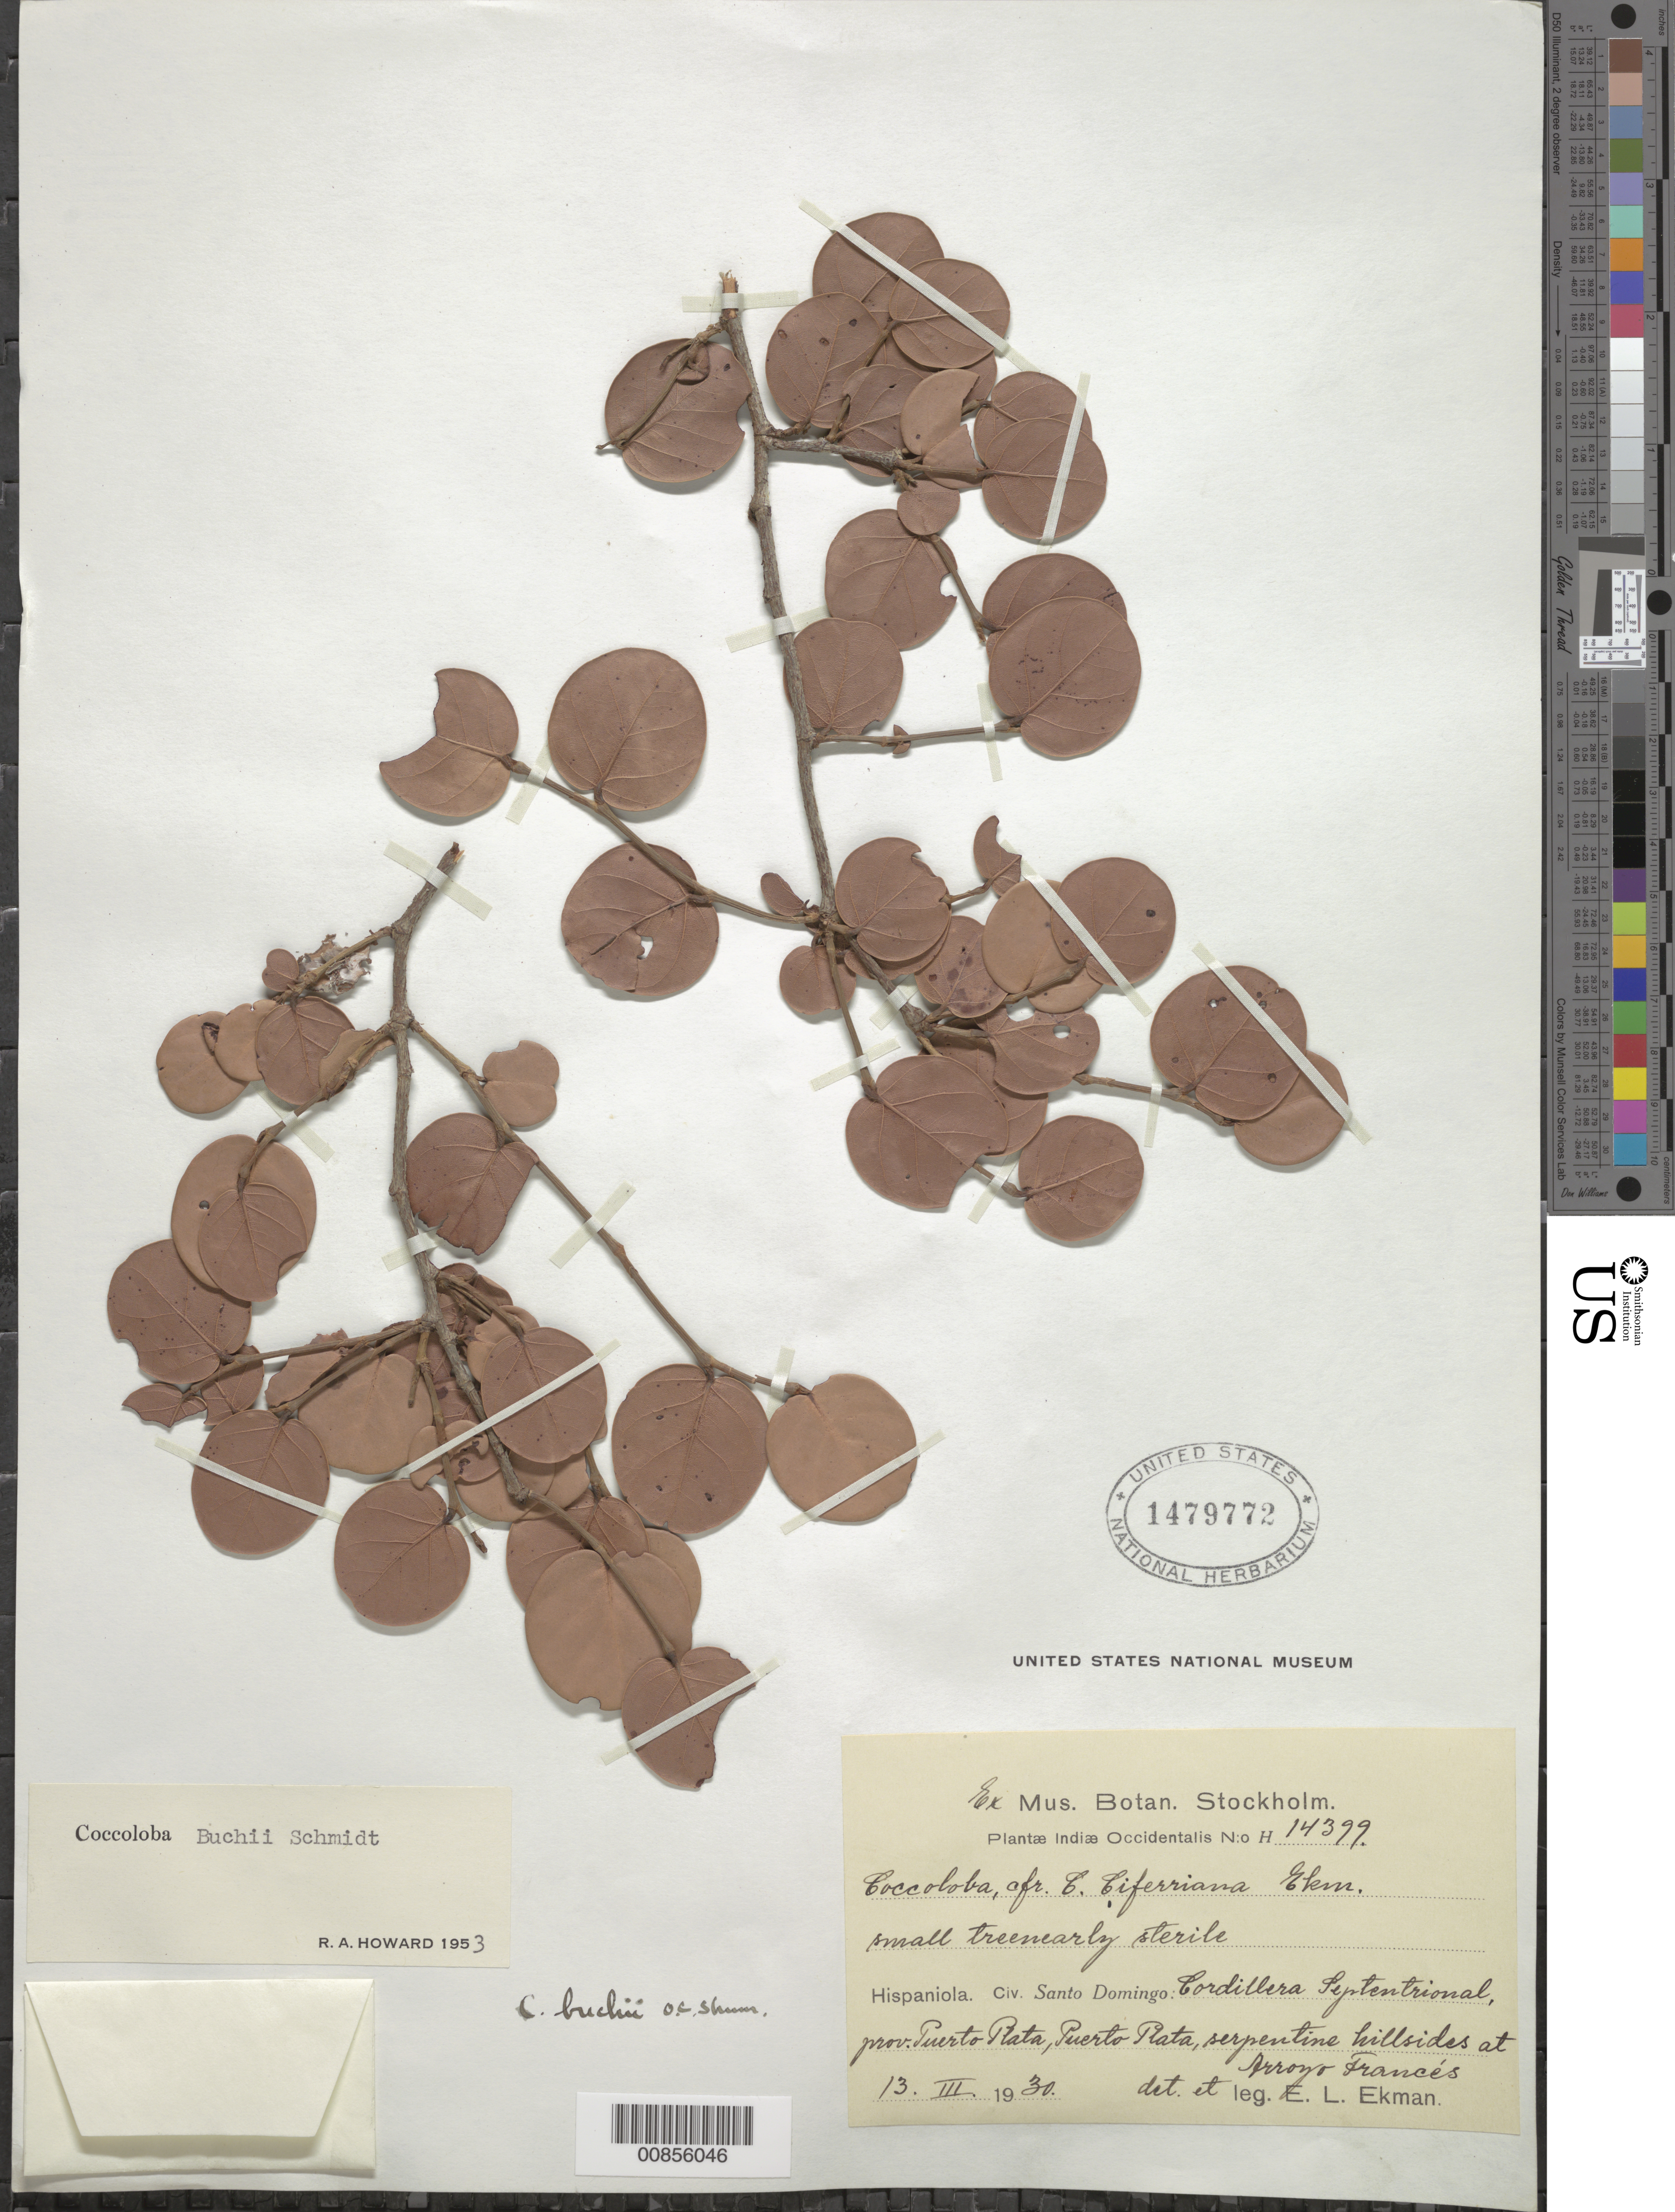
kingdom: Plantae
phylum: Tracheophyta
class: Magnoliopsida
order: Caryophyllales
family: Polygonaceae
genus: Coccoloba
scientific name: Coccoloba buchii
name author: O.C. Schmidt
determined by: Howard, R. A.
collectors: E. L. Ekman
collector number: H 14399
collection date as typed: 13 Mar 1930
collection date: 1930-03-13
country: Dominican Republic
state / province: Puerto Plata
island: Hispaniola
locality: Cordillera Septentrional, Puerto Plata, serpentine hillsides at Arroyo Francés.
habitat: Serpentine hillsides, at Arroyo.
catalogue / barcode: US 1479772